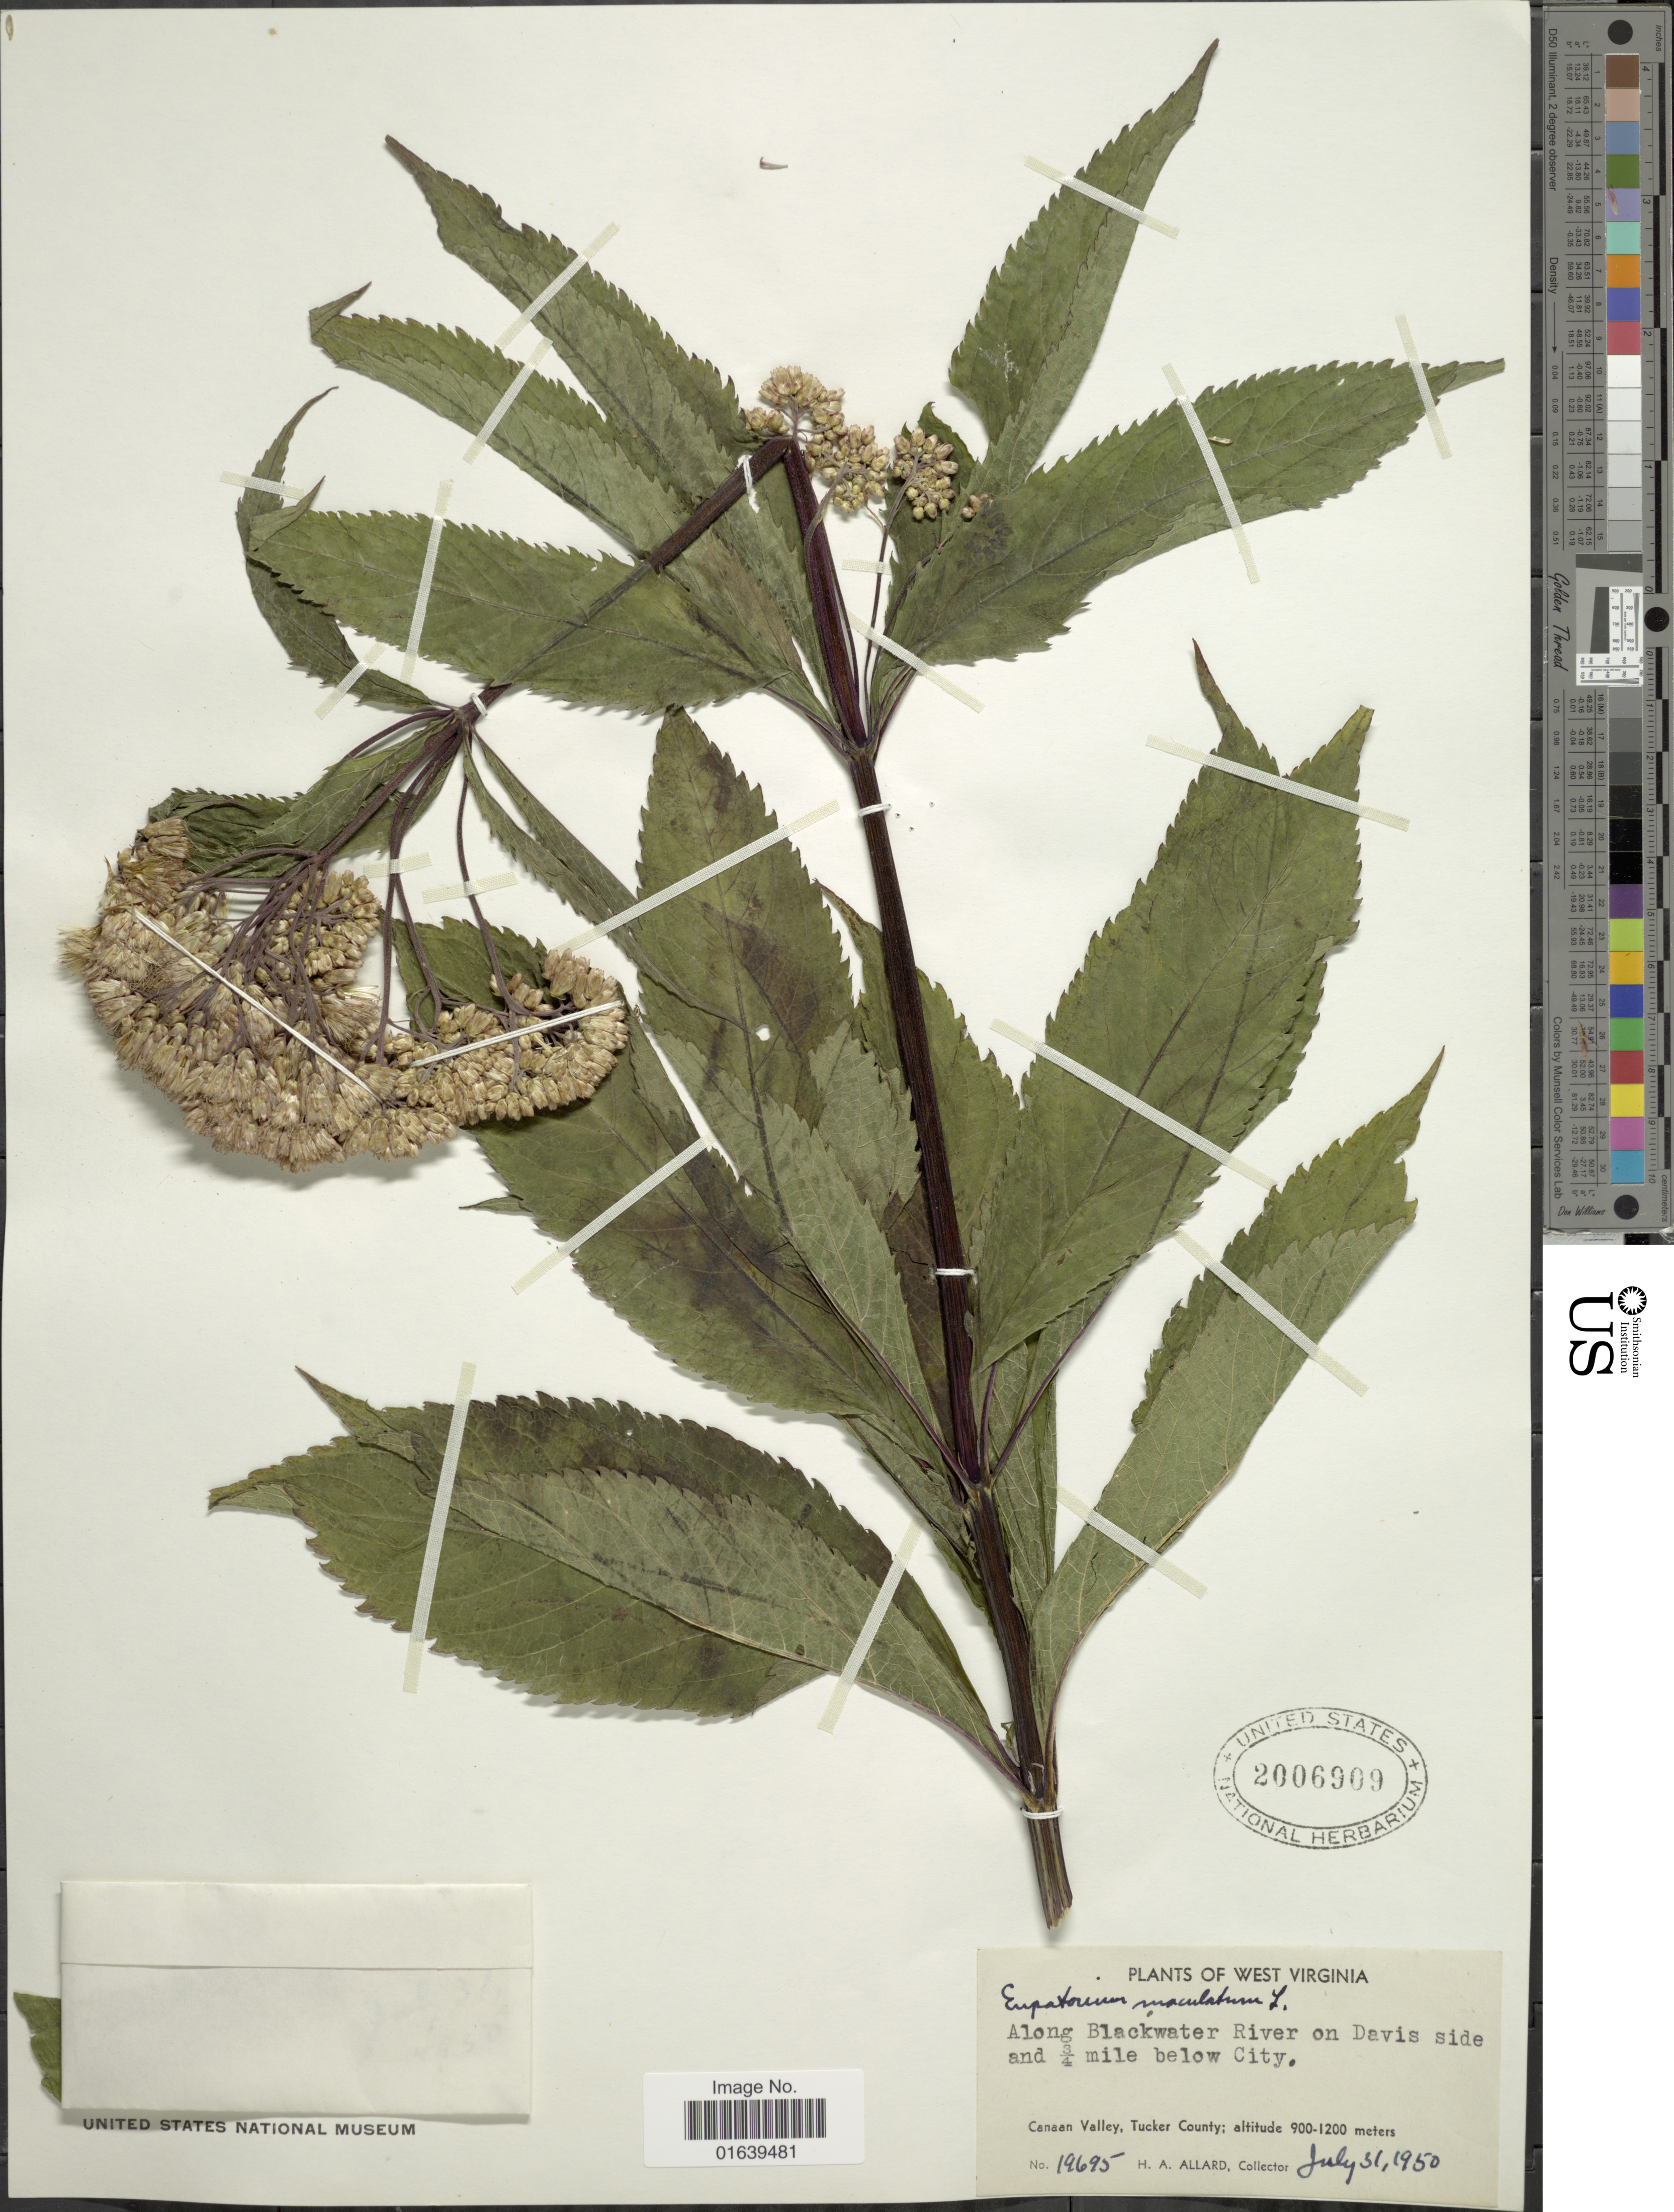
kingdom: Plantae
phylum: Tracheophyta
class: Magnoliopsida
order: Asterales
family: Asteraceae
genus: Eupatorium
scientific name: Eupatorium maculatum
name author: L.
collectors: H. A. Allard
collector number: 19695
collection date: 1950-07-31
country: United States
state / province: West Virginia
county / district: Tucker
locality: Along Blacakwater River on Davis side and ¾ mile below City, Canaan Valley, Tucker County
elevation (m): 900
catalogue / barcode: US 2006909